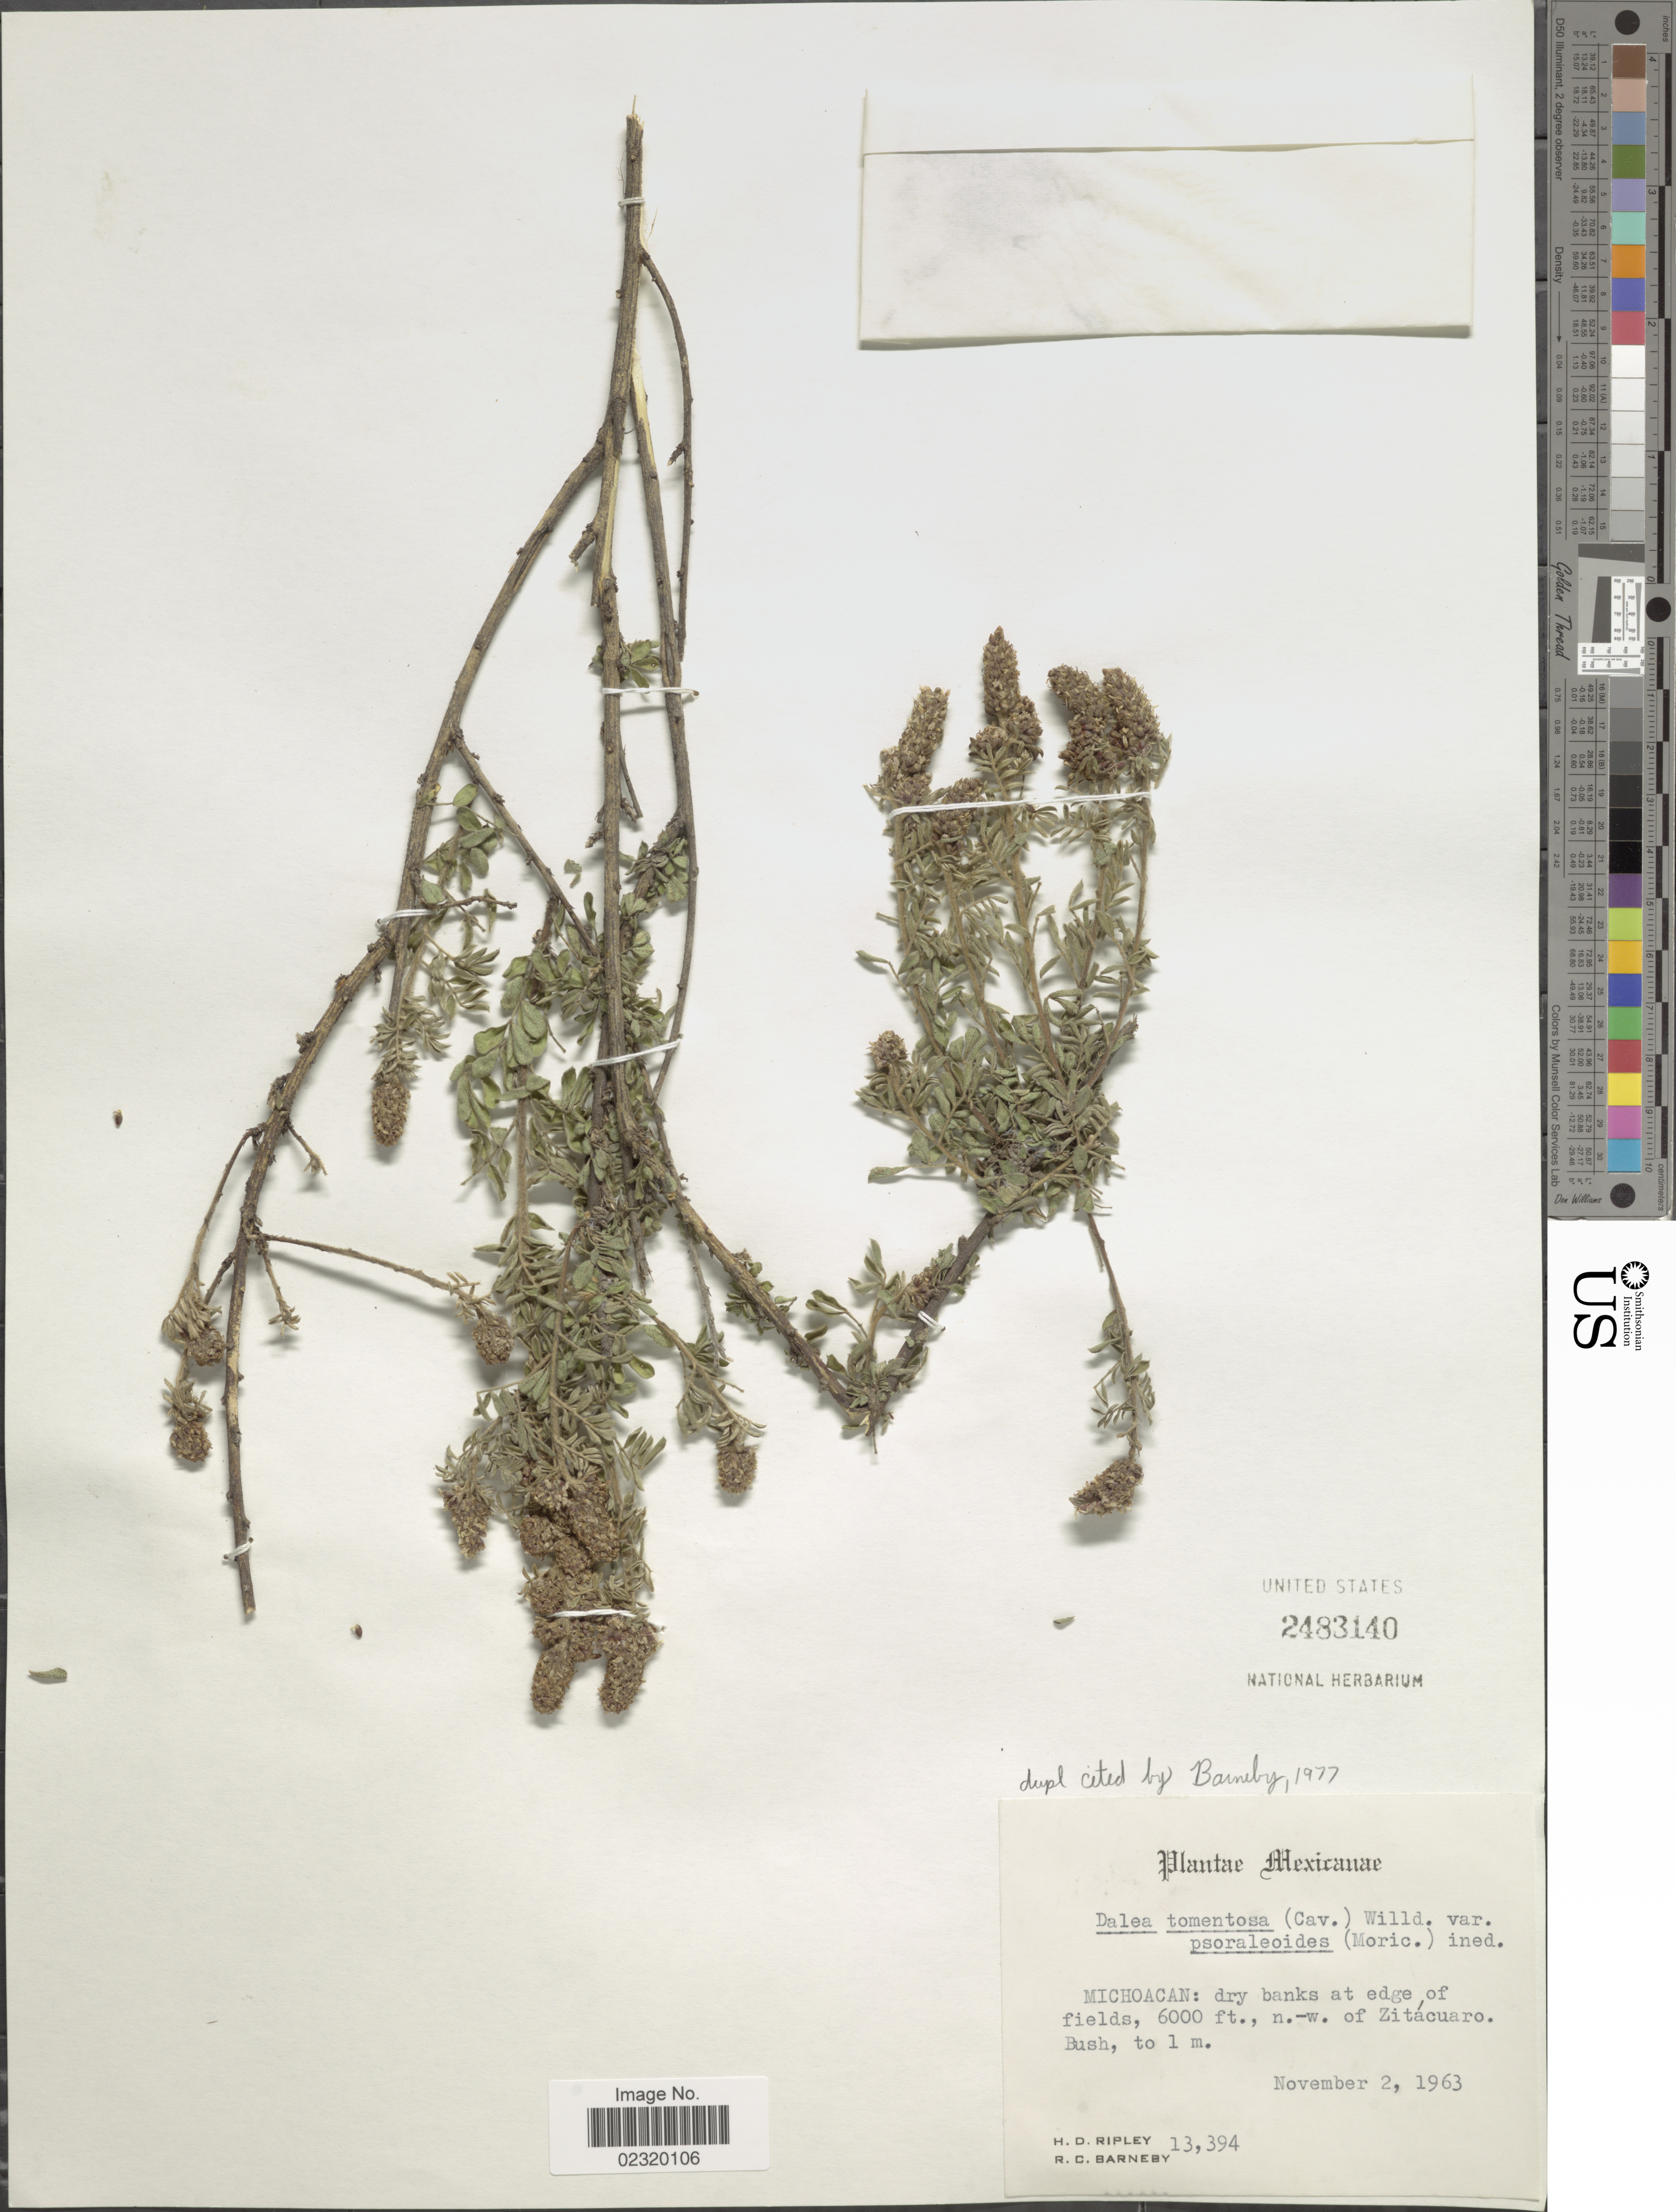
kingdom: Plantae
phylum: Tracheophyta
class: Magnoliopsida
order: Fabales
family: Fabaceae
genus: Dalea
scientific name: Dalea tomentosa var. psoraleoides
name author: (Moric.) Barneby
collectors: H. Ripley & R. C. Barneby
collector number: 13394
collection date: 1943-11-02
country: Mexico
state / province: Michoacán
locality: N.-w. of Zitácuaro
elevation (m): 1829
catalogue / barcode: US 2483140